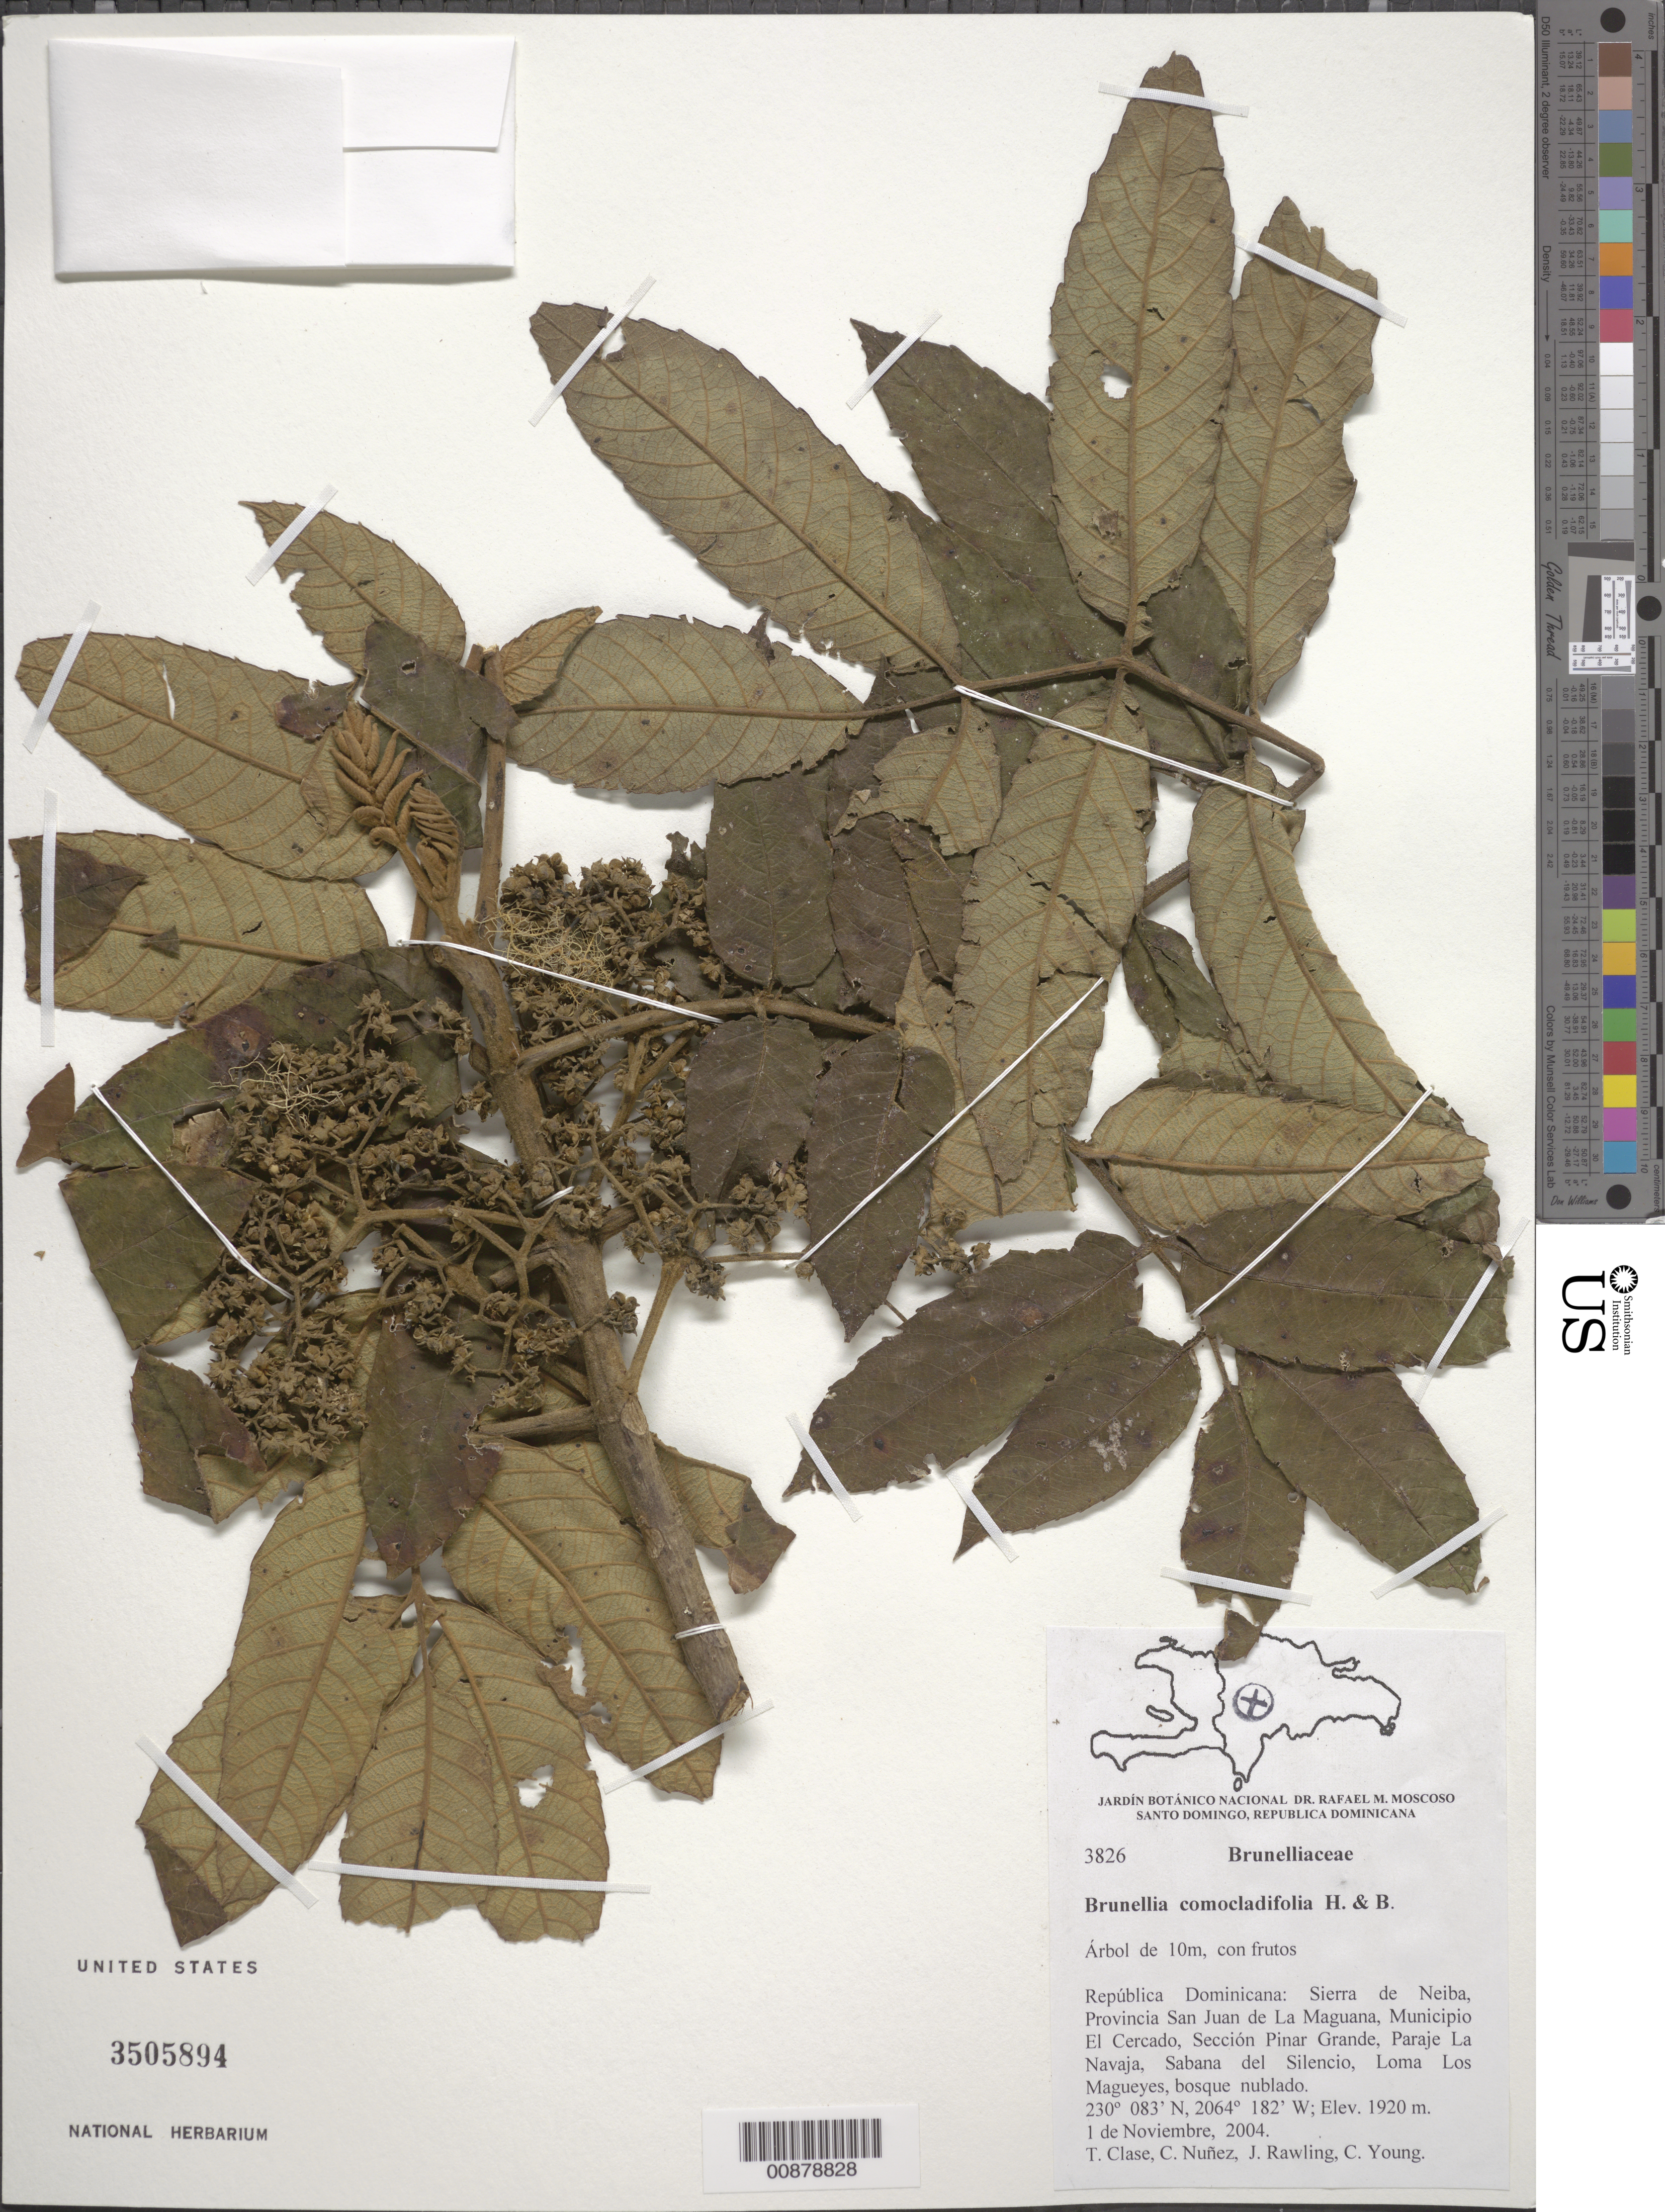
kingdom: Plantae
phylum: Tracheophyta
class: Magnoliopsida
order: Oxalidales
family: Brunelliaceae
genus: Brunellia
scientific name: Brunellia comocladifolia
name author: Bonpl.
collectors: T. Clase, C. Nunez, J. Rawling & C. Young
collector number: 3826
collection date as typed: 01 Nov 2004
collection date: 2004-11-01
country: Dominican Republic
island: Hispaniola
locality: Sierra de Neiba, Prov. San Juan de La Maguana, Mun. El Cercado, Sección Pinar Grande Paraje La Navaja, Sabana del Silencio, Loma Los Magueyes.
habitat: Bosque nublado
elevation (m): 1920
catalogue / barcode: US 3505894